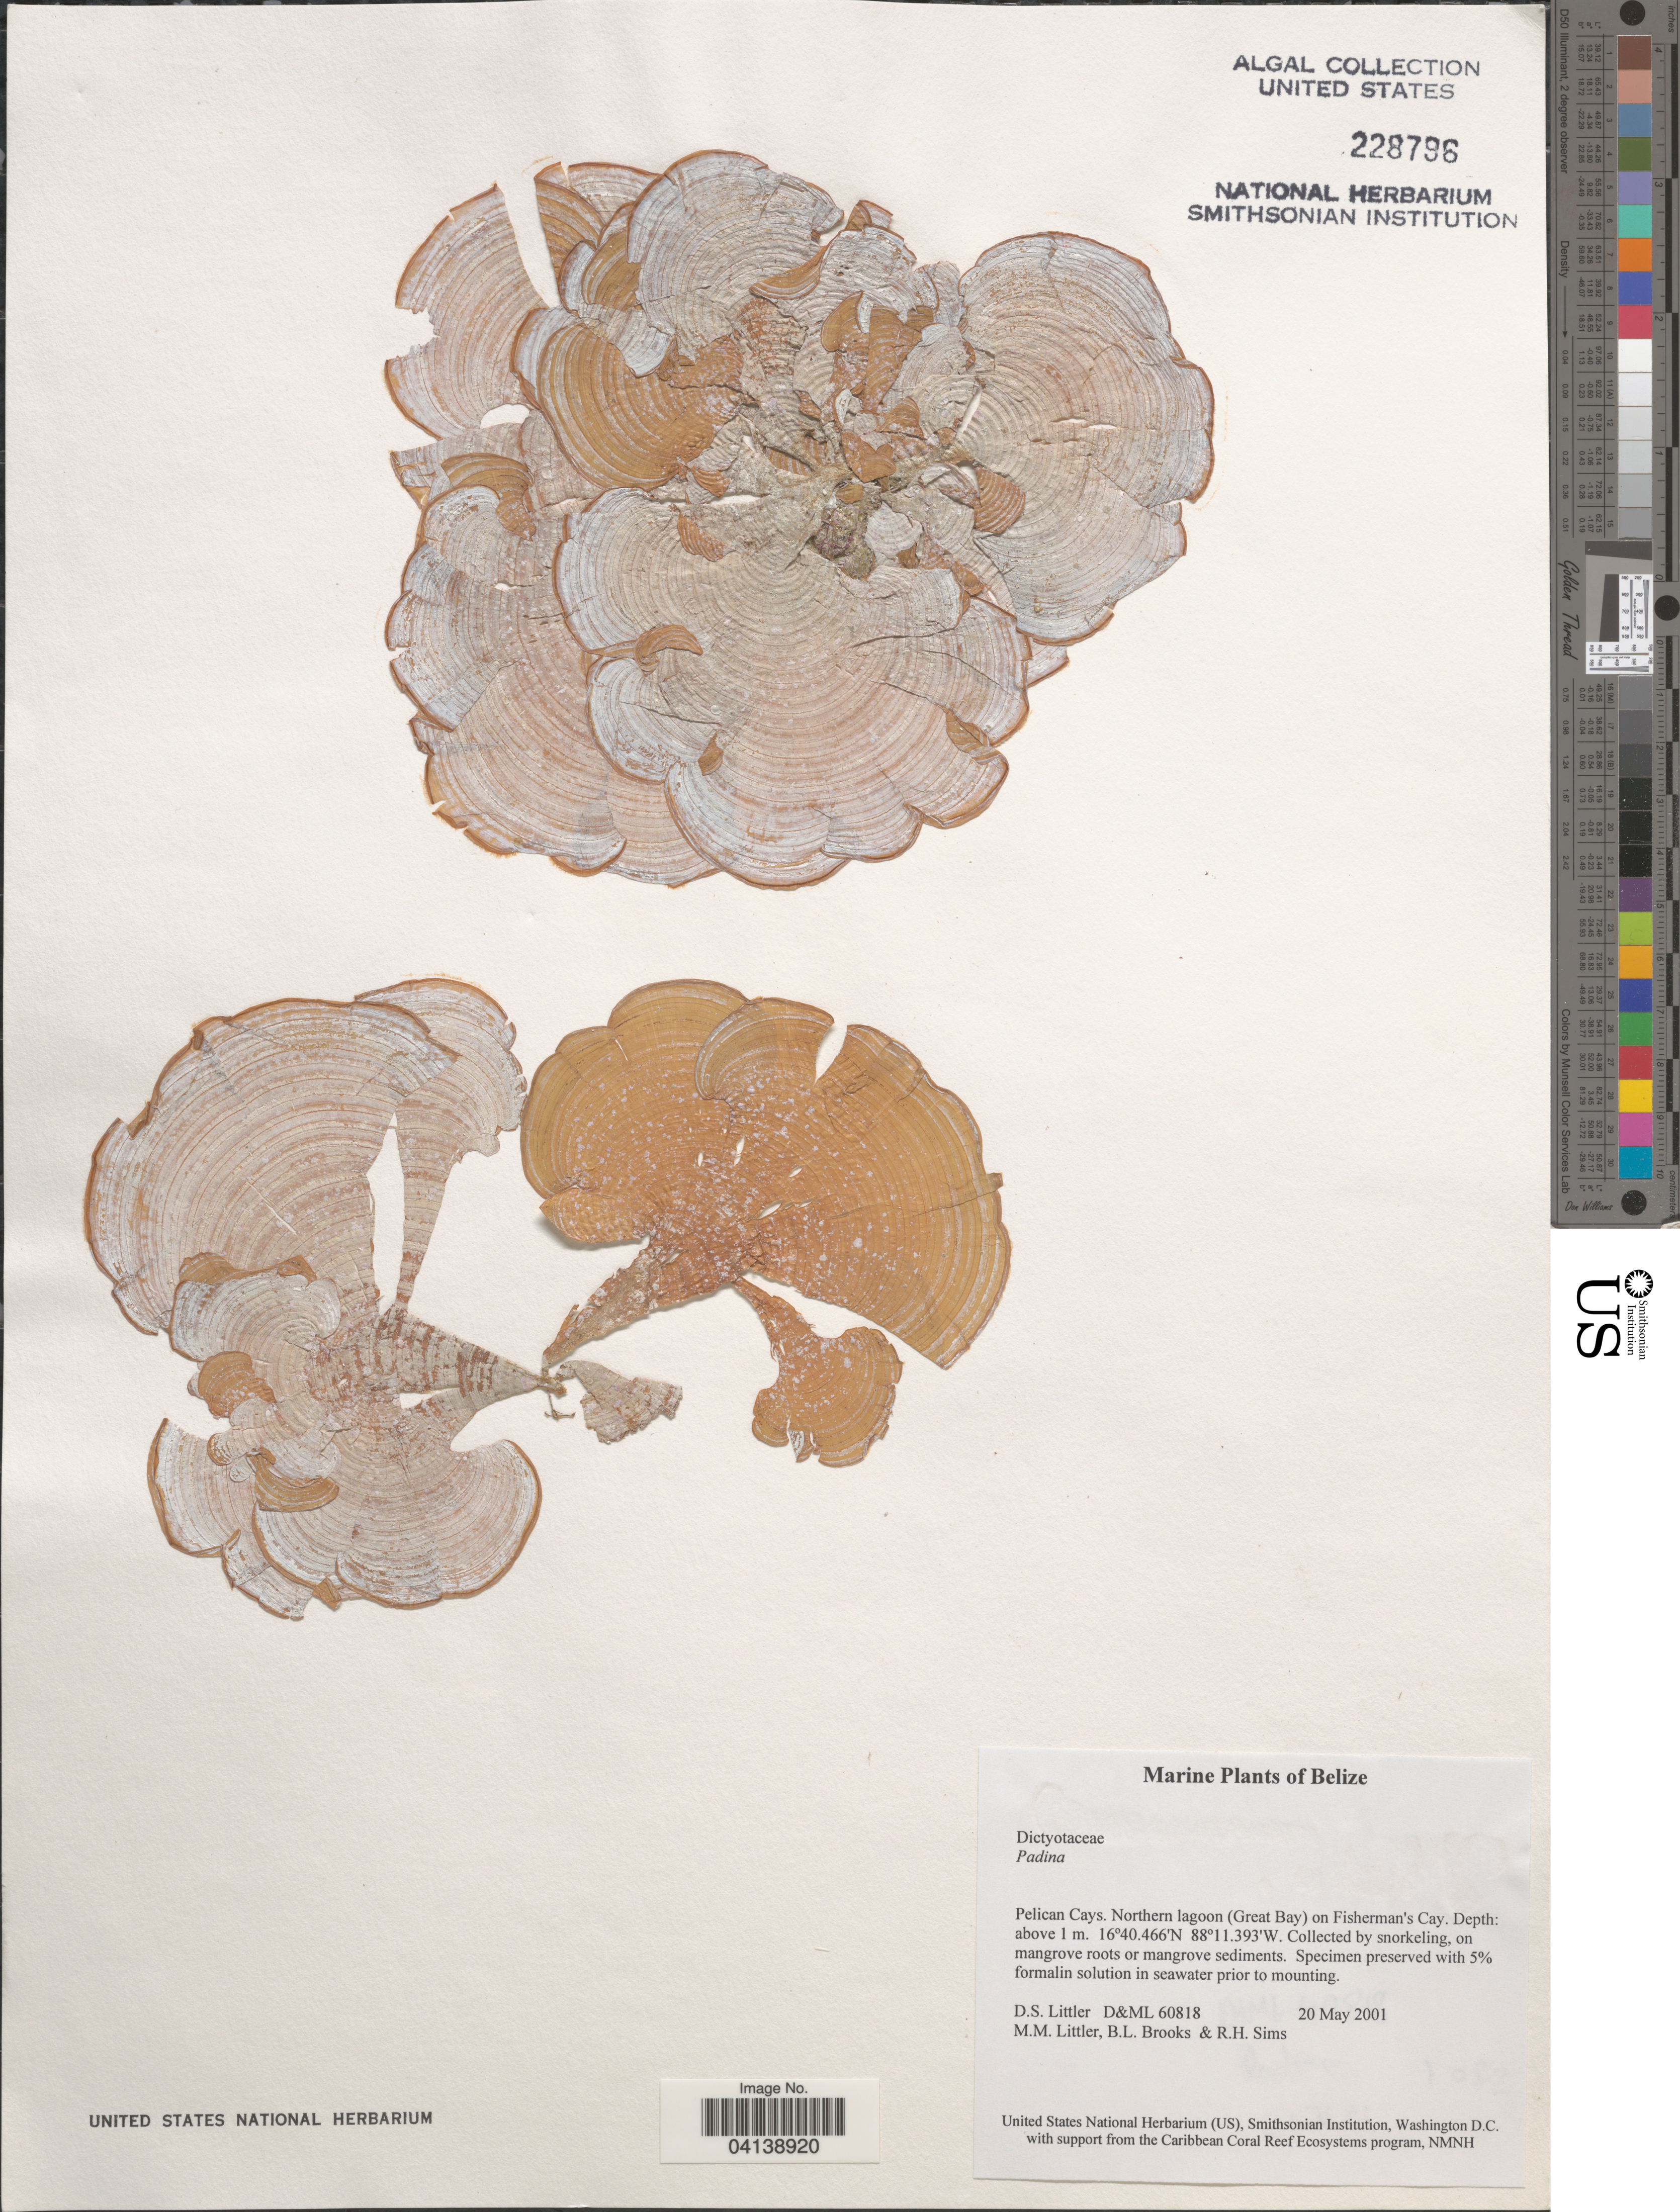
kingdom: Chromista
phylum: Ochrophyta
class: Phaeophyceae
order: Dictyotales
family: Dictyotaceae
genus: Padina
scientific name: Padina sp.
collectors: D. S. Littler, B. Brooks & R. H. Sims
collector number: D&ML60818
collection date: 2001-05-20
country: Belize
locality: Pelican Cays. Northern lagoon (Great Bay) on Fisherman's Cay.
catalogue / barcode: US 228796